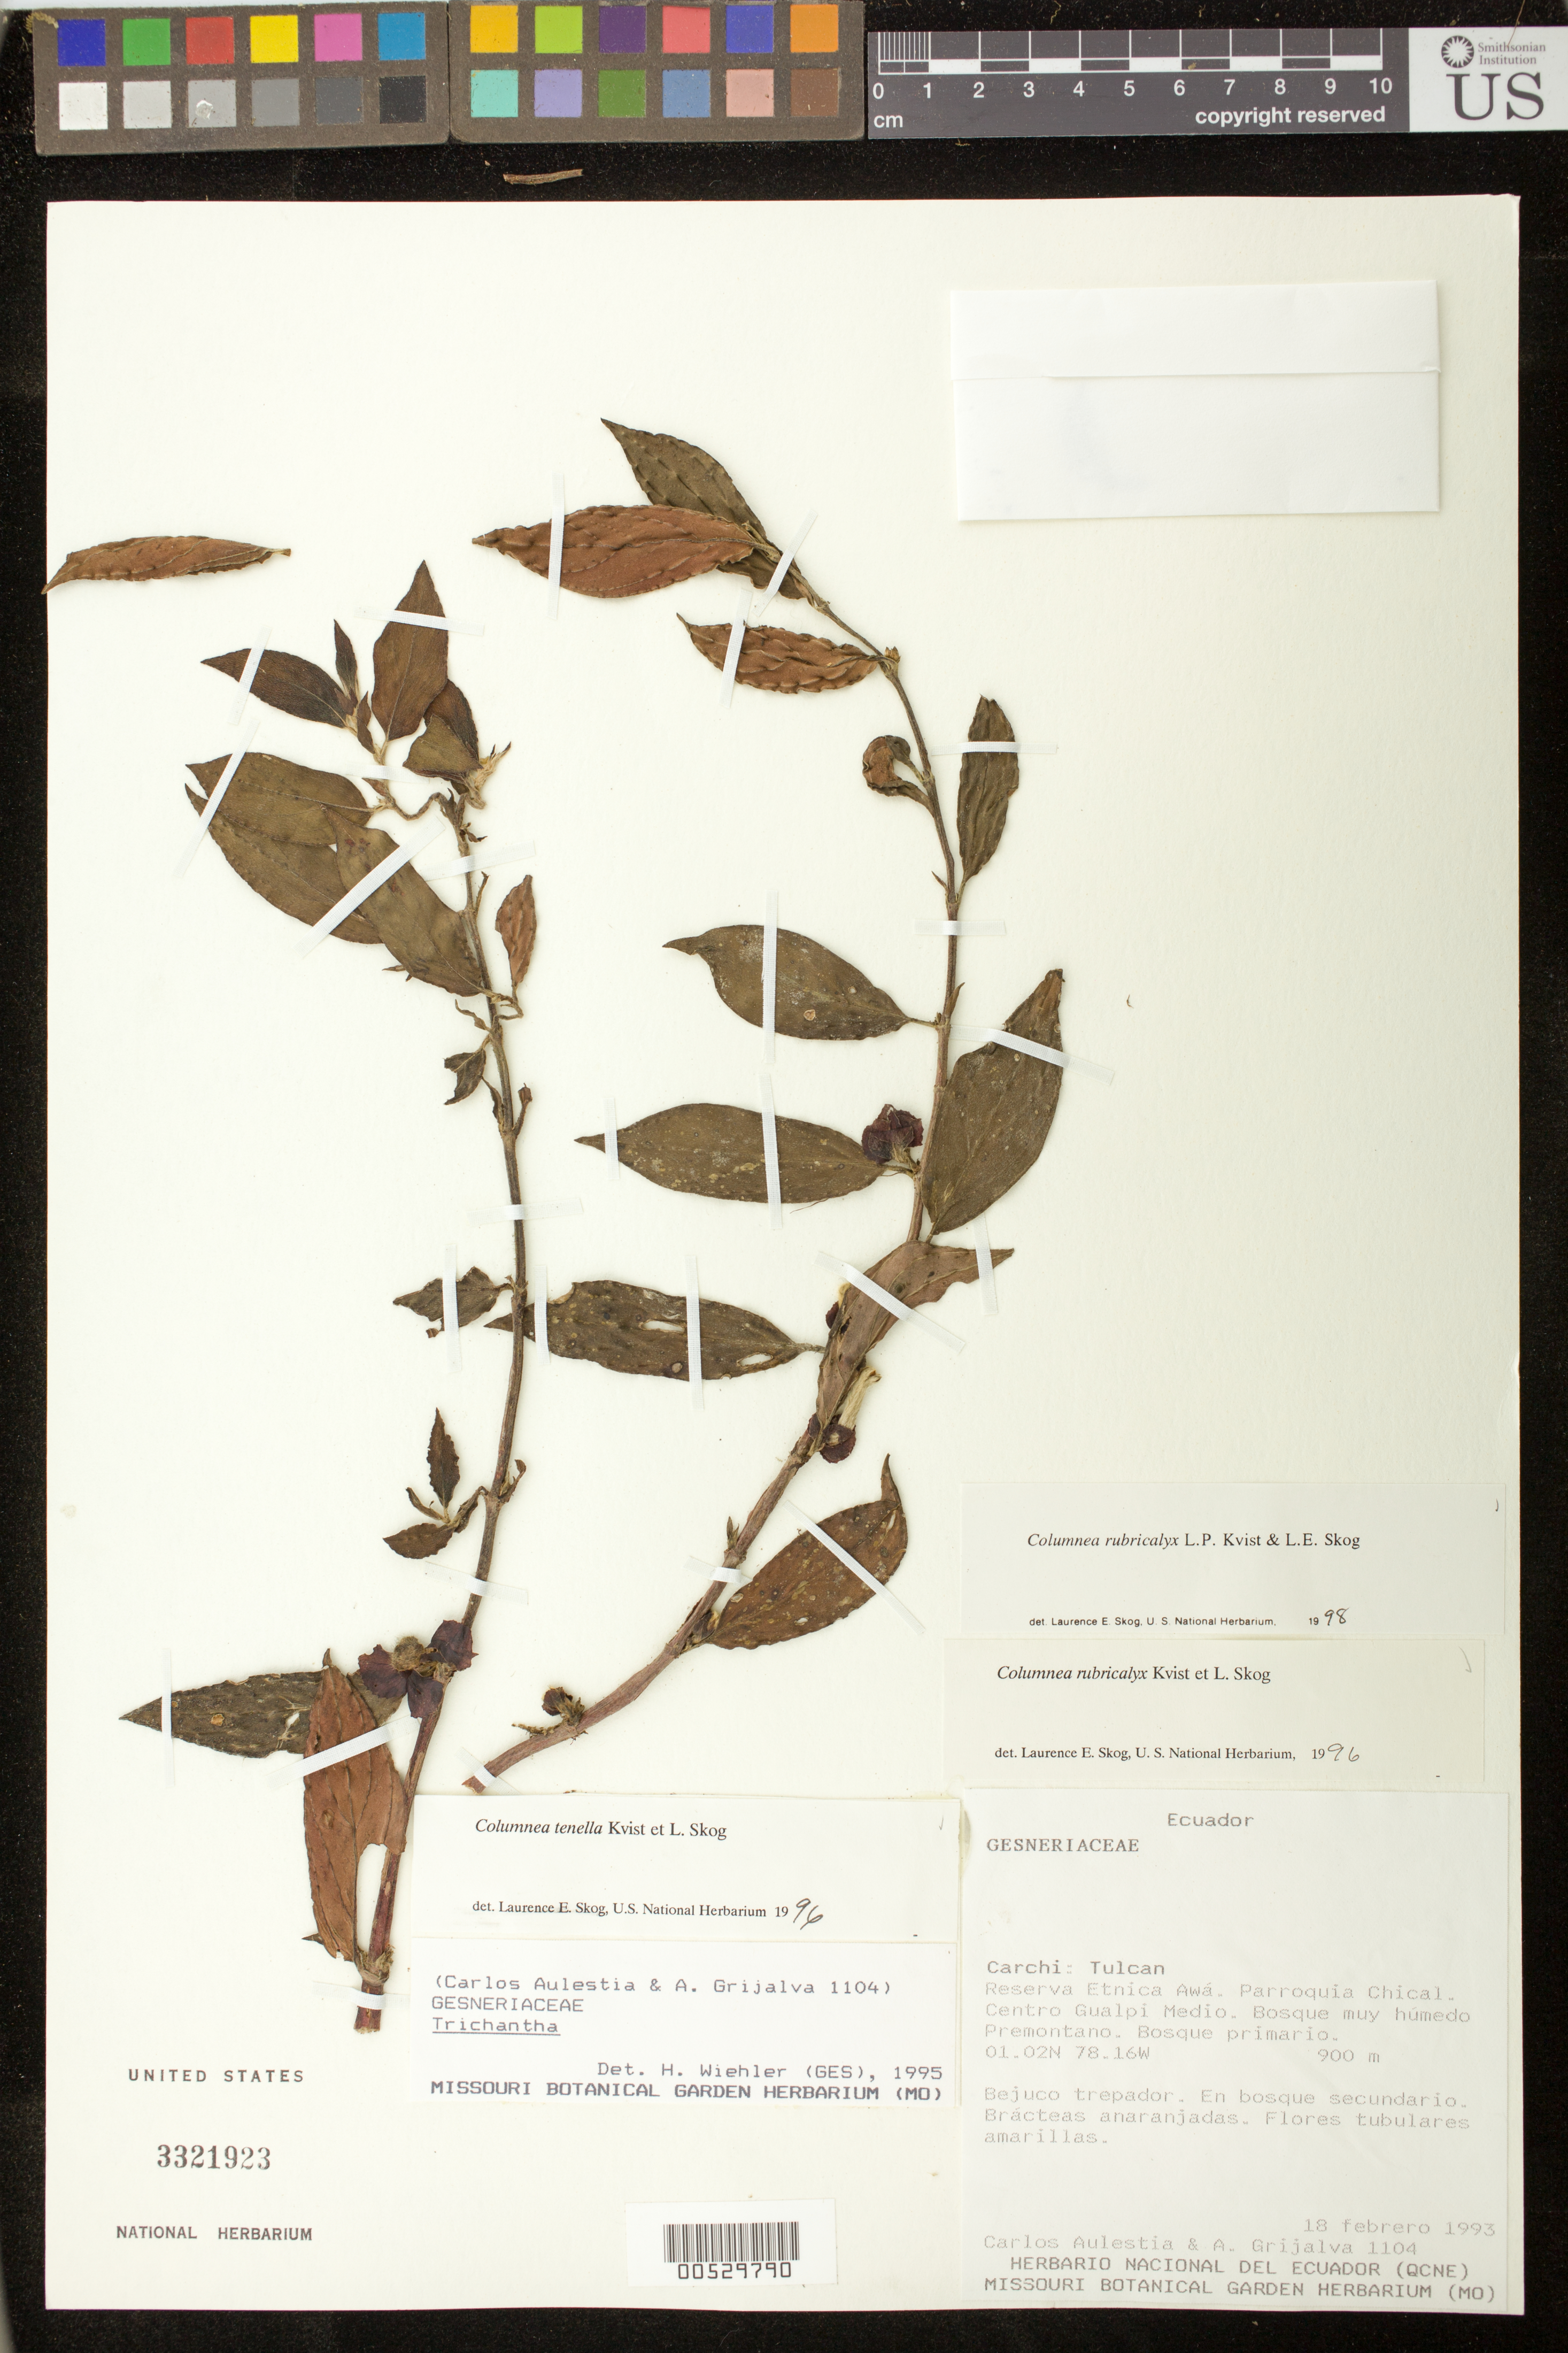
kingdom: Plantae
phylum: Tracheophyta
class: Magnoliopsida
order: Lamiales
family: Gesneriaceae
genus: Columnea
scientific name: Columnea rubricalyx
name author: L.P. Kvist & L.E. Skog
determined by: Skog, Laurence E.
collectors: C. Aulestia & A. Grijalva P.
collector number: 1104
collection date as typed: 18 Feb 1993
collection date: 1993-02-18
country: Ecuador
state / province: Carchi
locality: Tulcan: Reserva Etnica Awá, Parroquia Chical, Centro Gualpi Medio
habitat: Bosque muy húmedo premontano; bosque primario, en bosque secundario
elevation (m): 900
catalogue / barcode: US 3321923